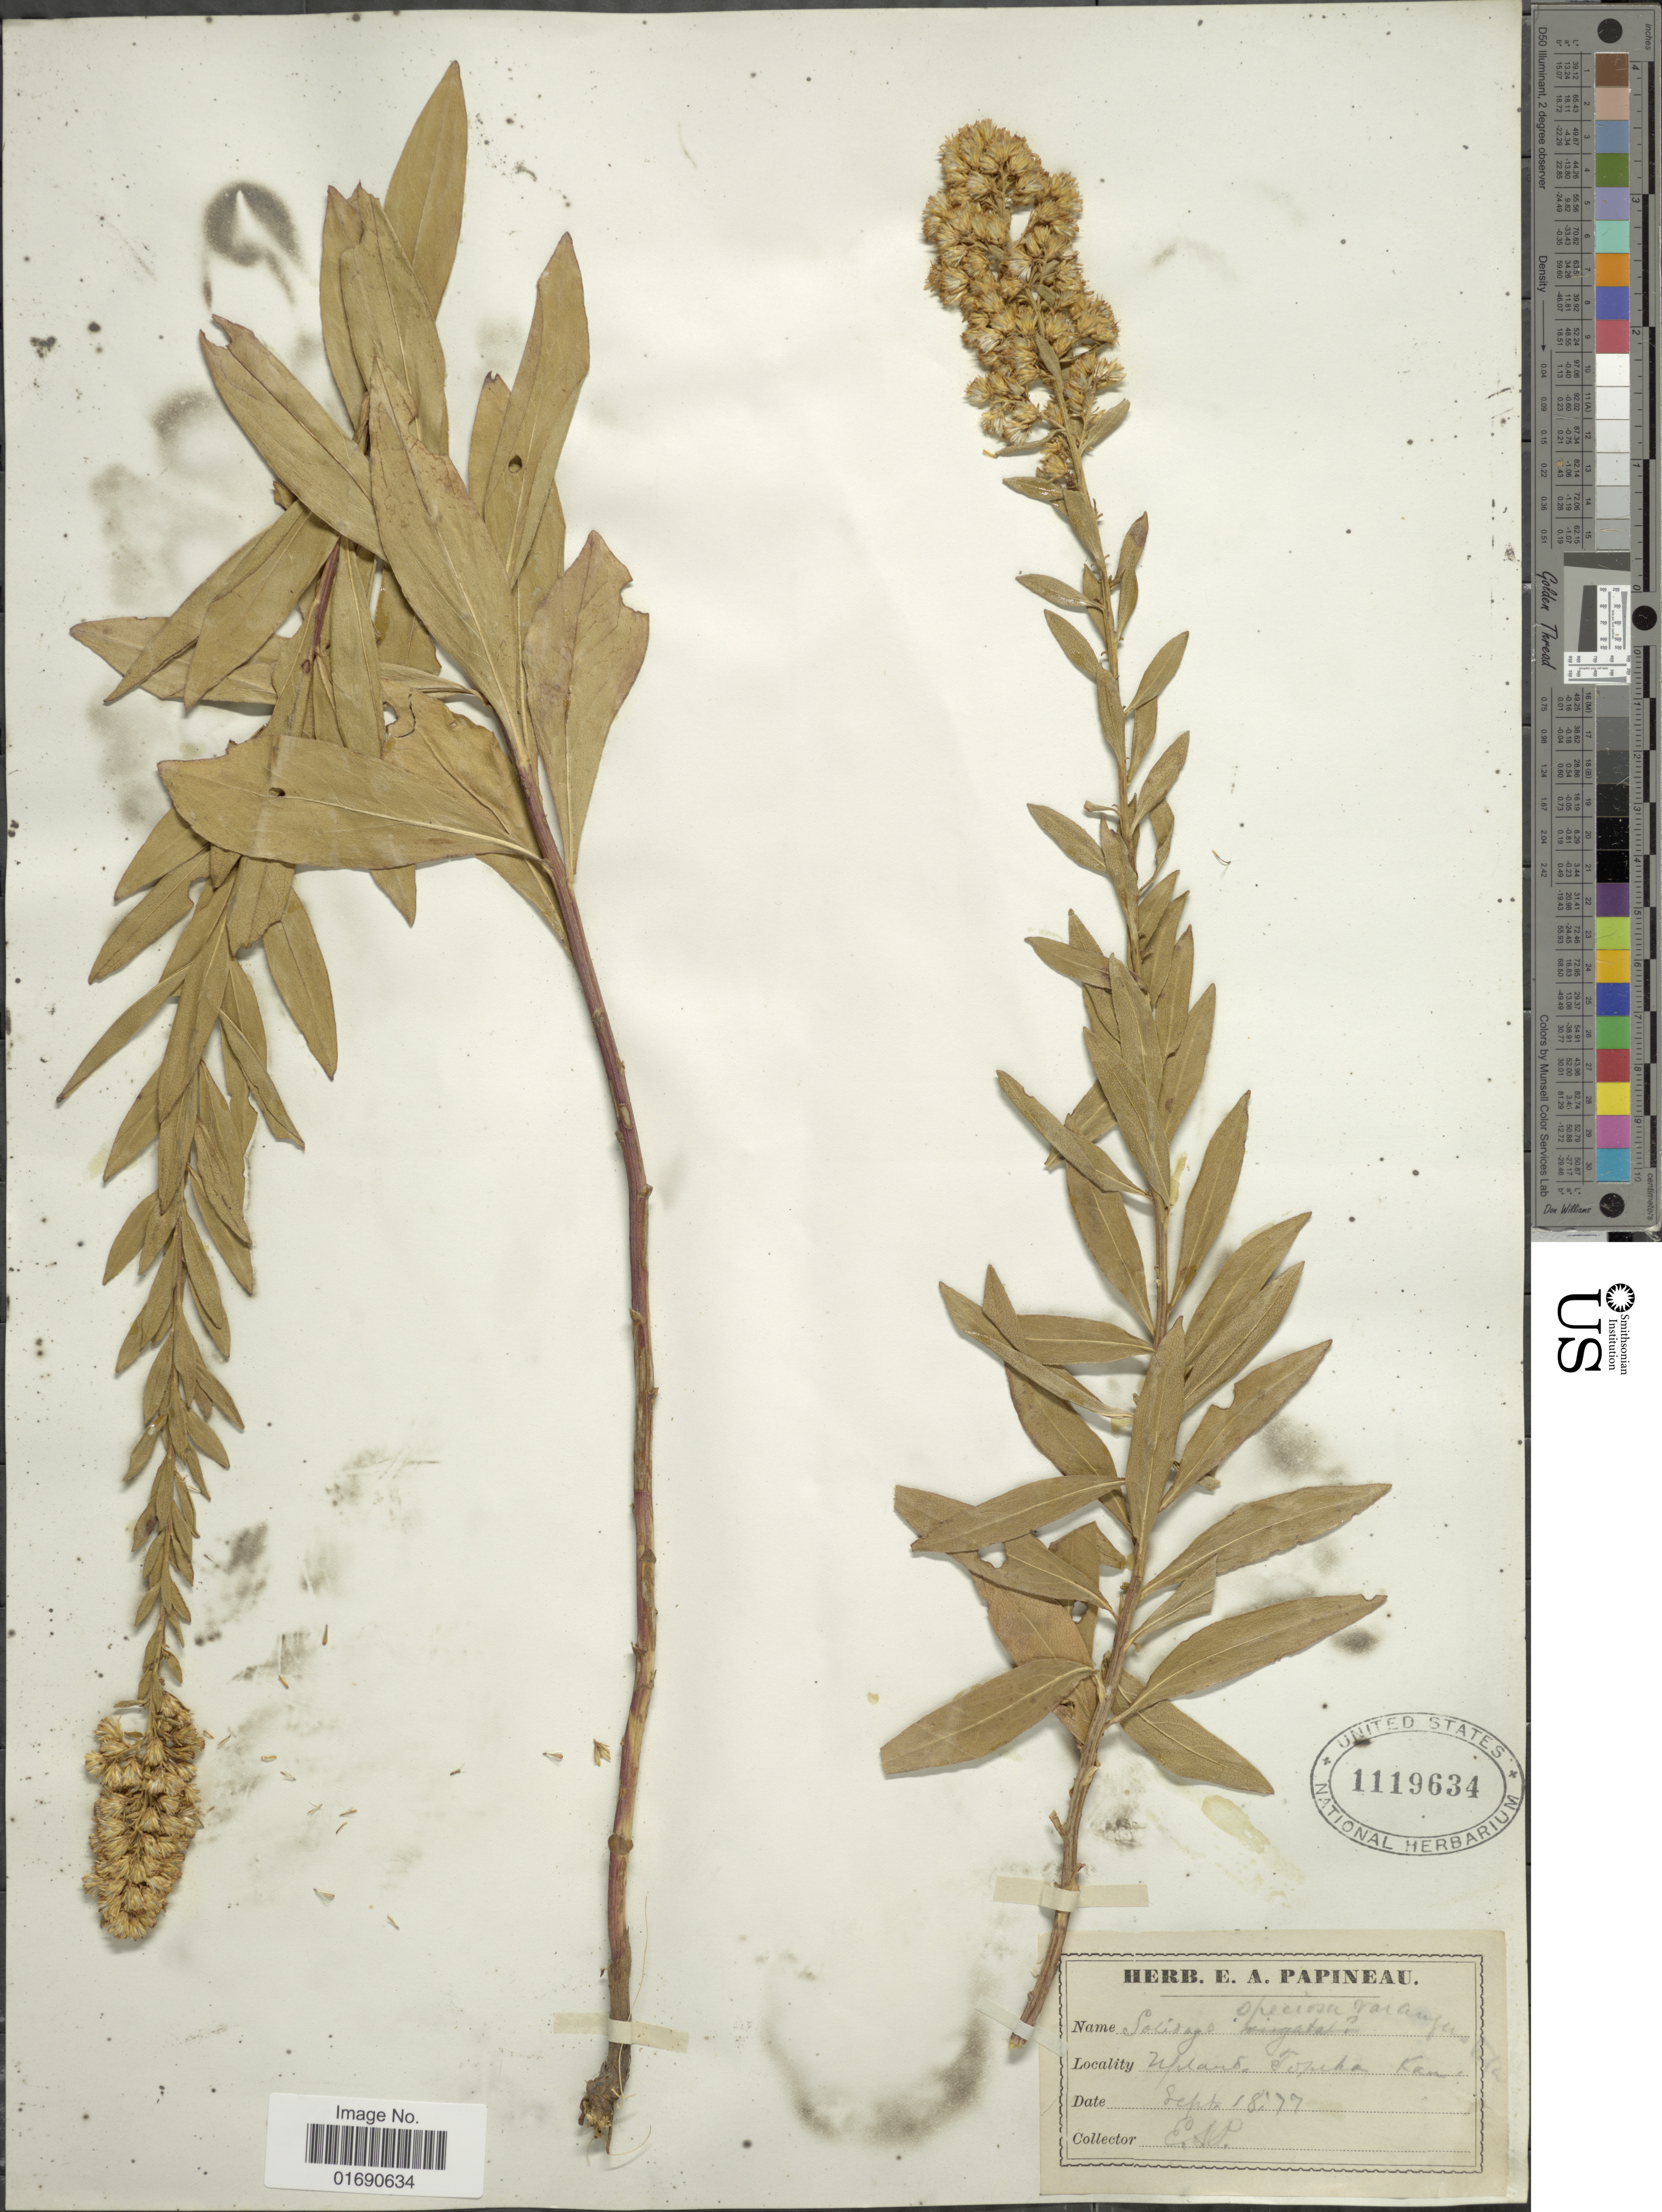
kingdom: Plantae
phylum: Tracheophyta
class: Magnoliopsida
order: Asterales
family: Asteraceae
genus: Solidago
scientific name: Solidago speciosa var. angustata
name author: Torr. & A. Gray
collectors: E. Papineau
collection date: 1877-09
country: United States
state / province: Kansas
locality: Upland, Topeha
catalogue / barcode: US 1119634